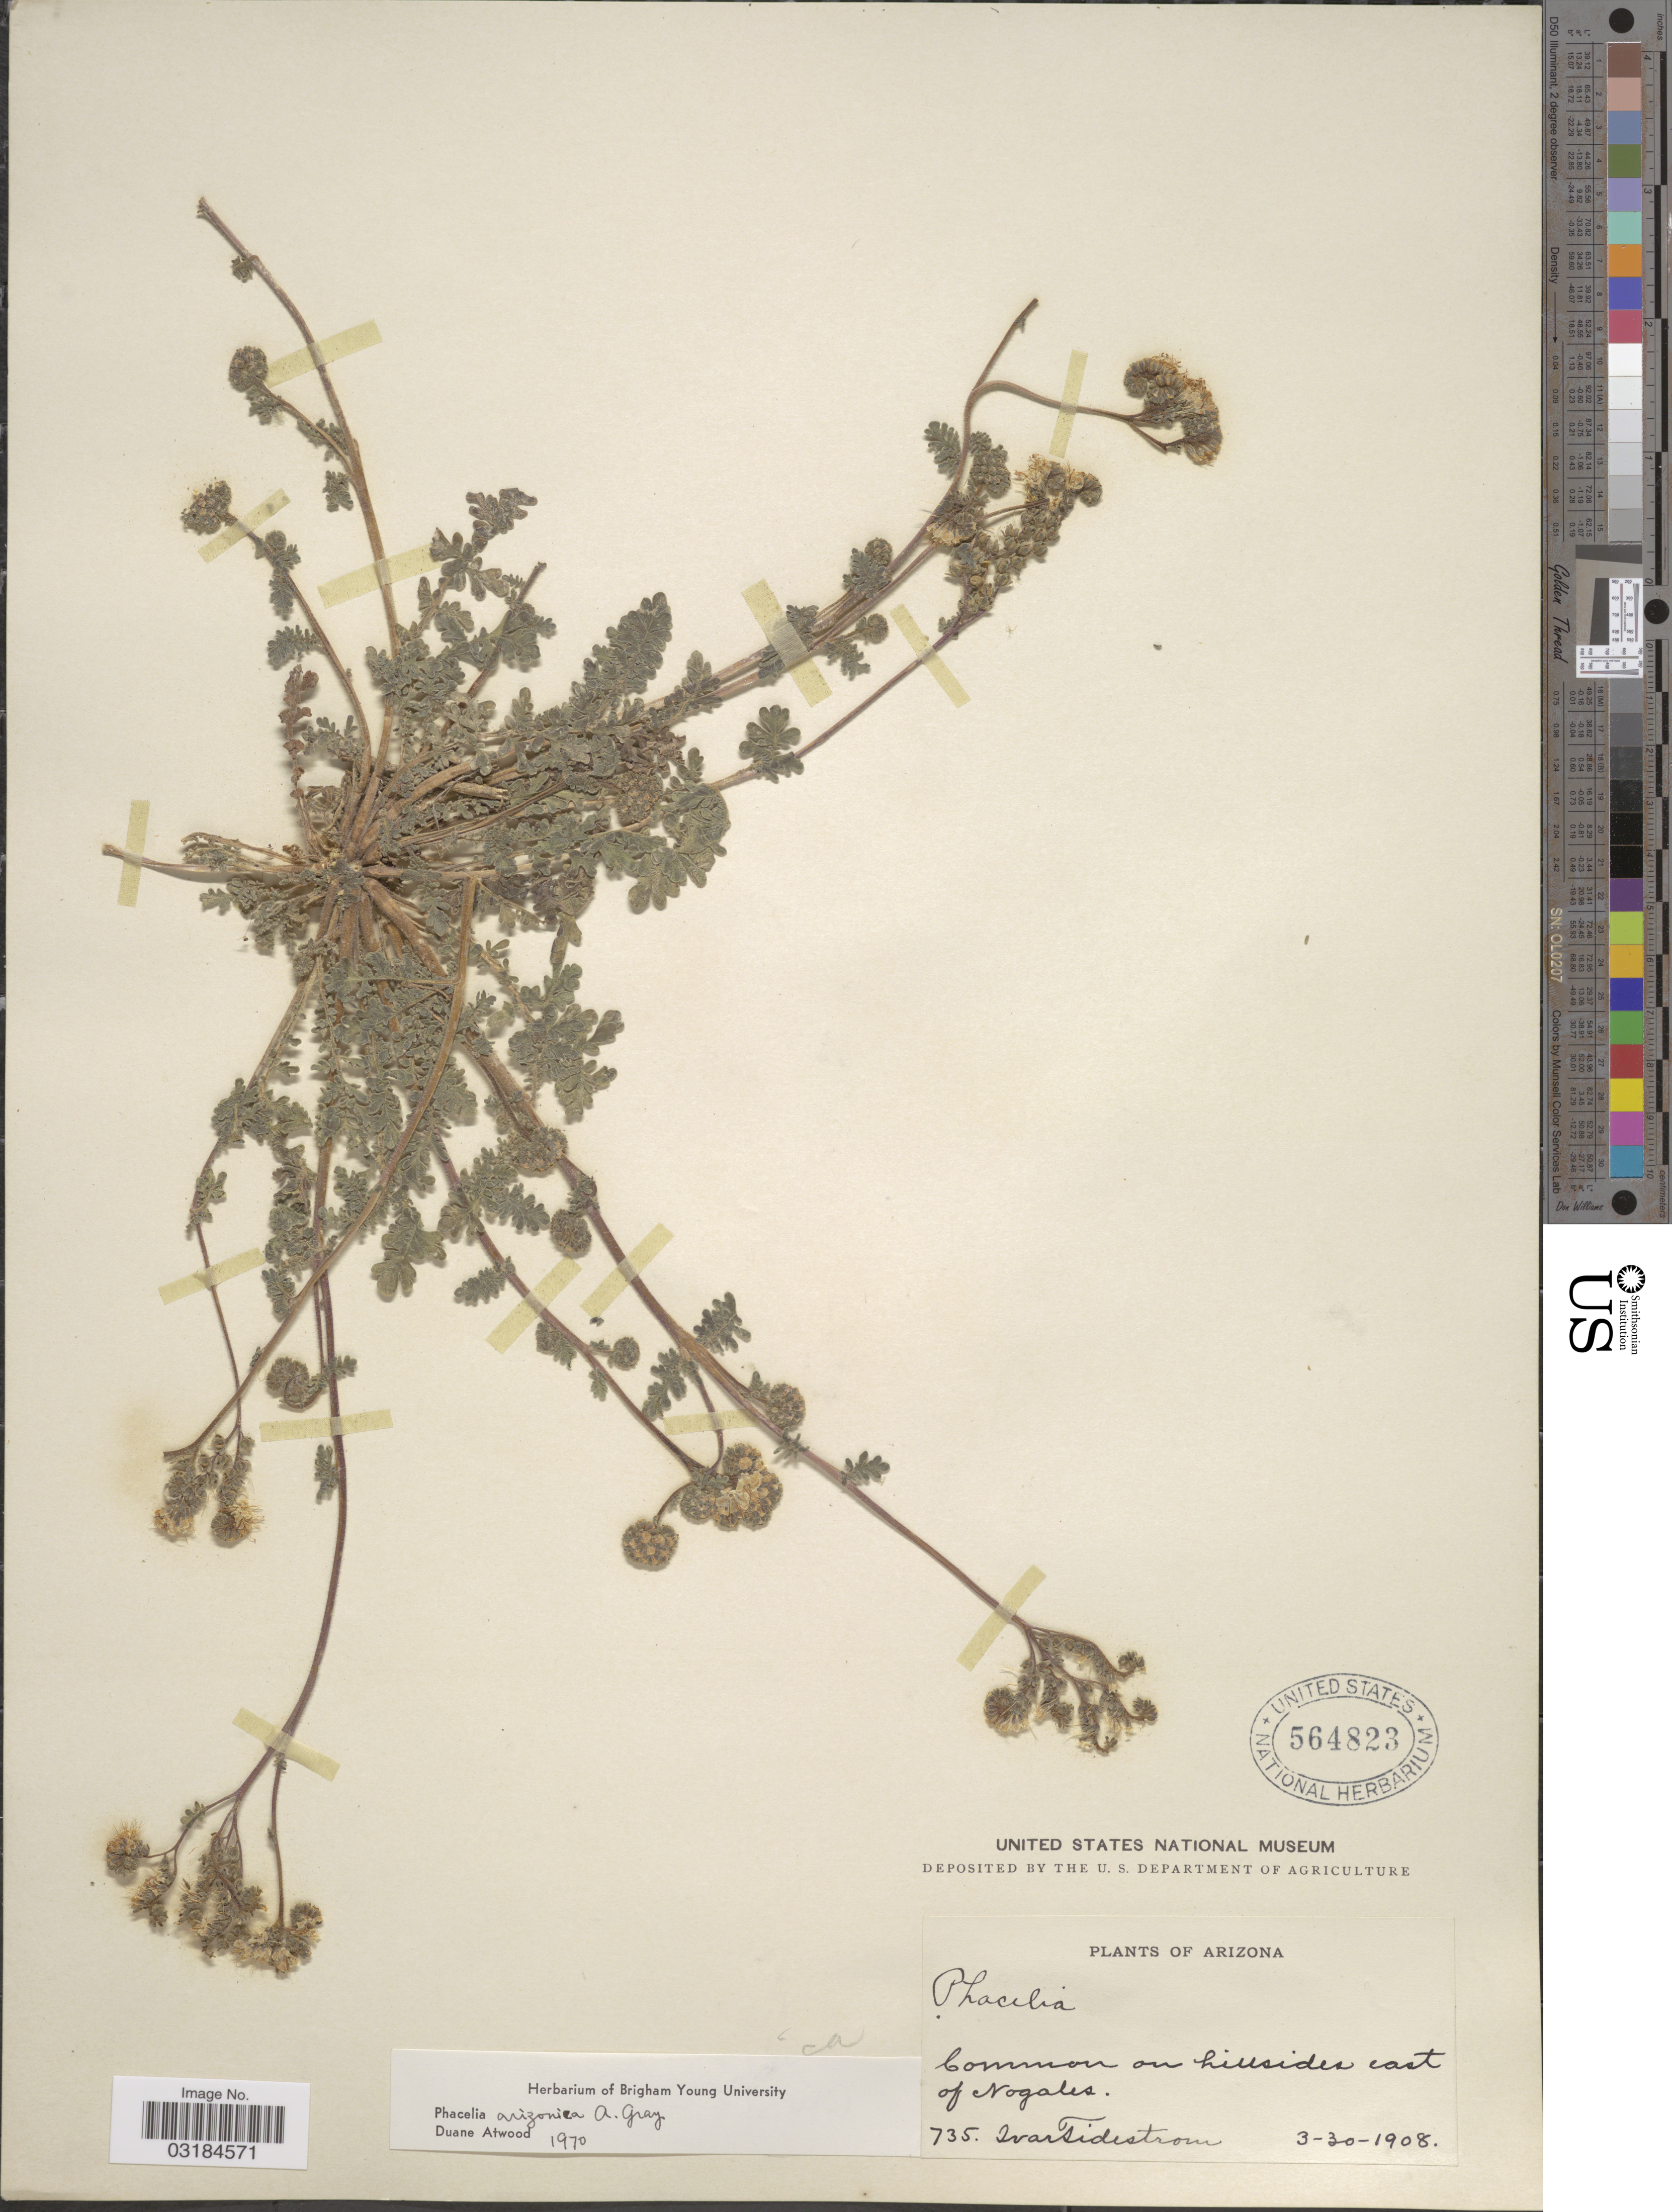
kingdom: Plantae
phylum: Tracheophyta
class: Magnoliopsida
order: Boraginales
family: Hydrophyllaceae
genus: Phacelia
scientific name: Phacelia arizonica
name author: A. Gray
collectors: I. F. Tidestrom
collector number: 735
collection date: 1908-03-30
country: United States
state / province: Arizona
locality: Common on hillsides east of Nogales.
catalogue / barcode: US 564823